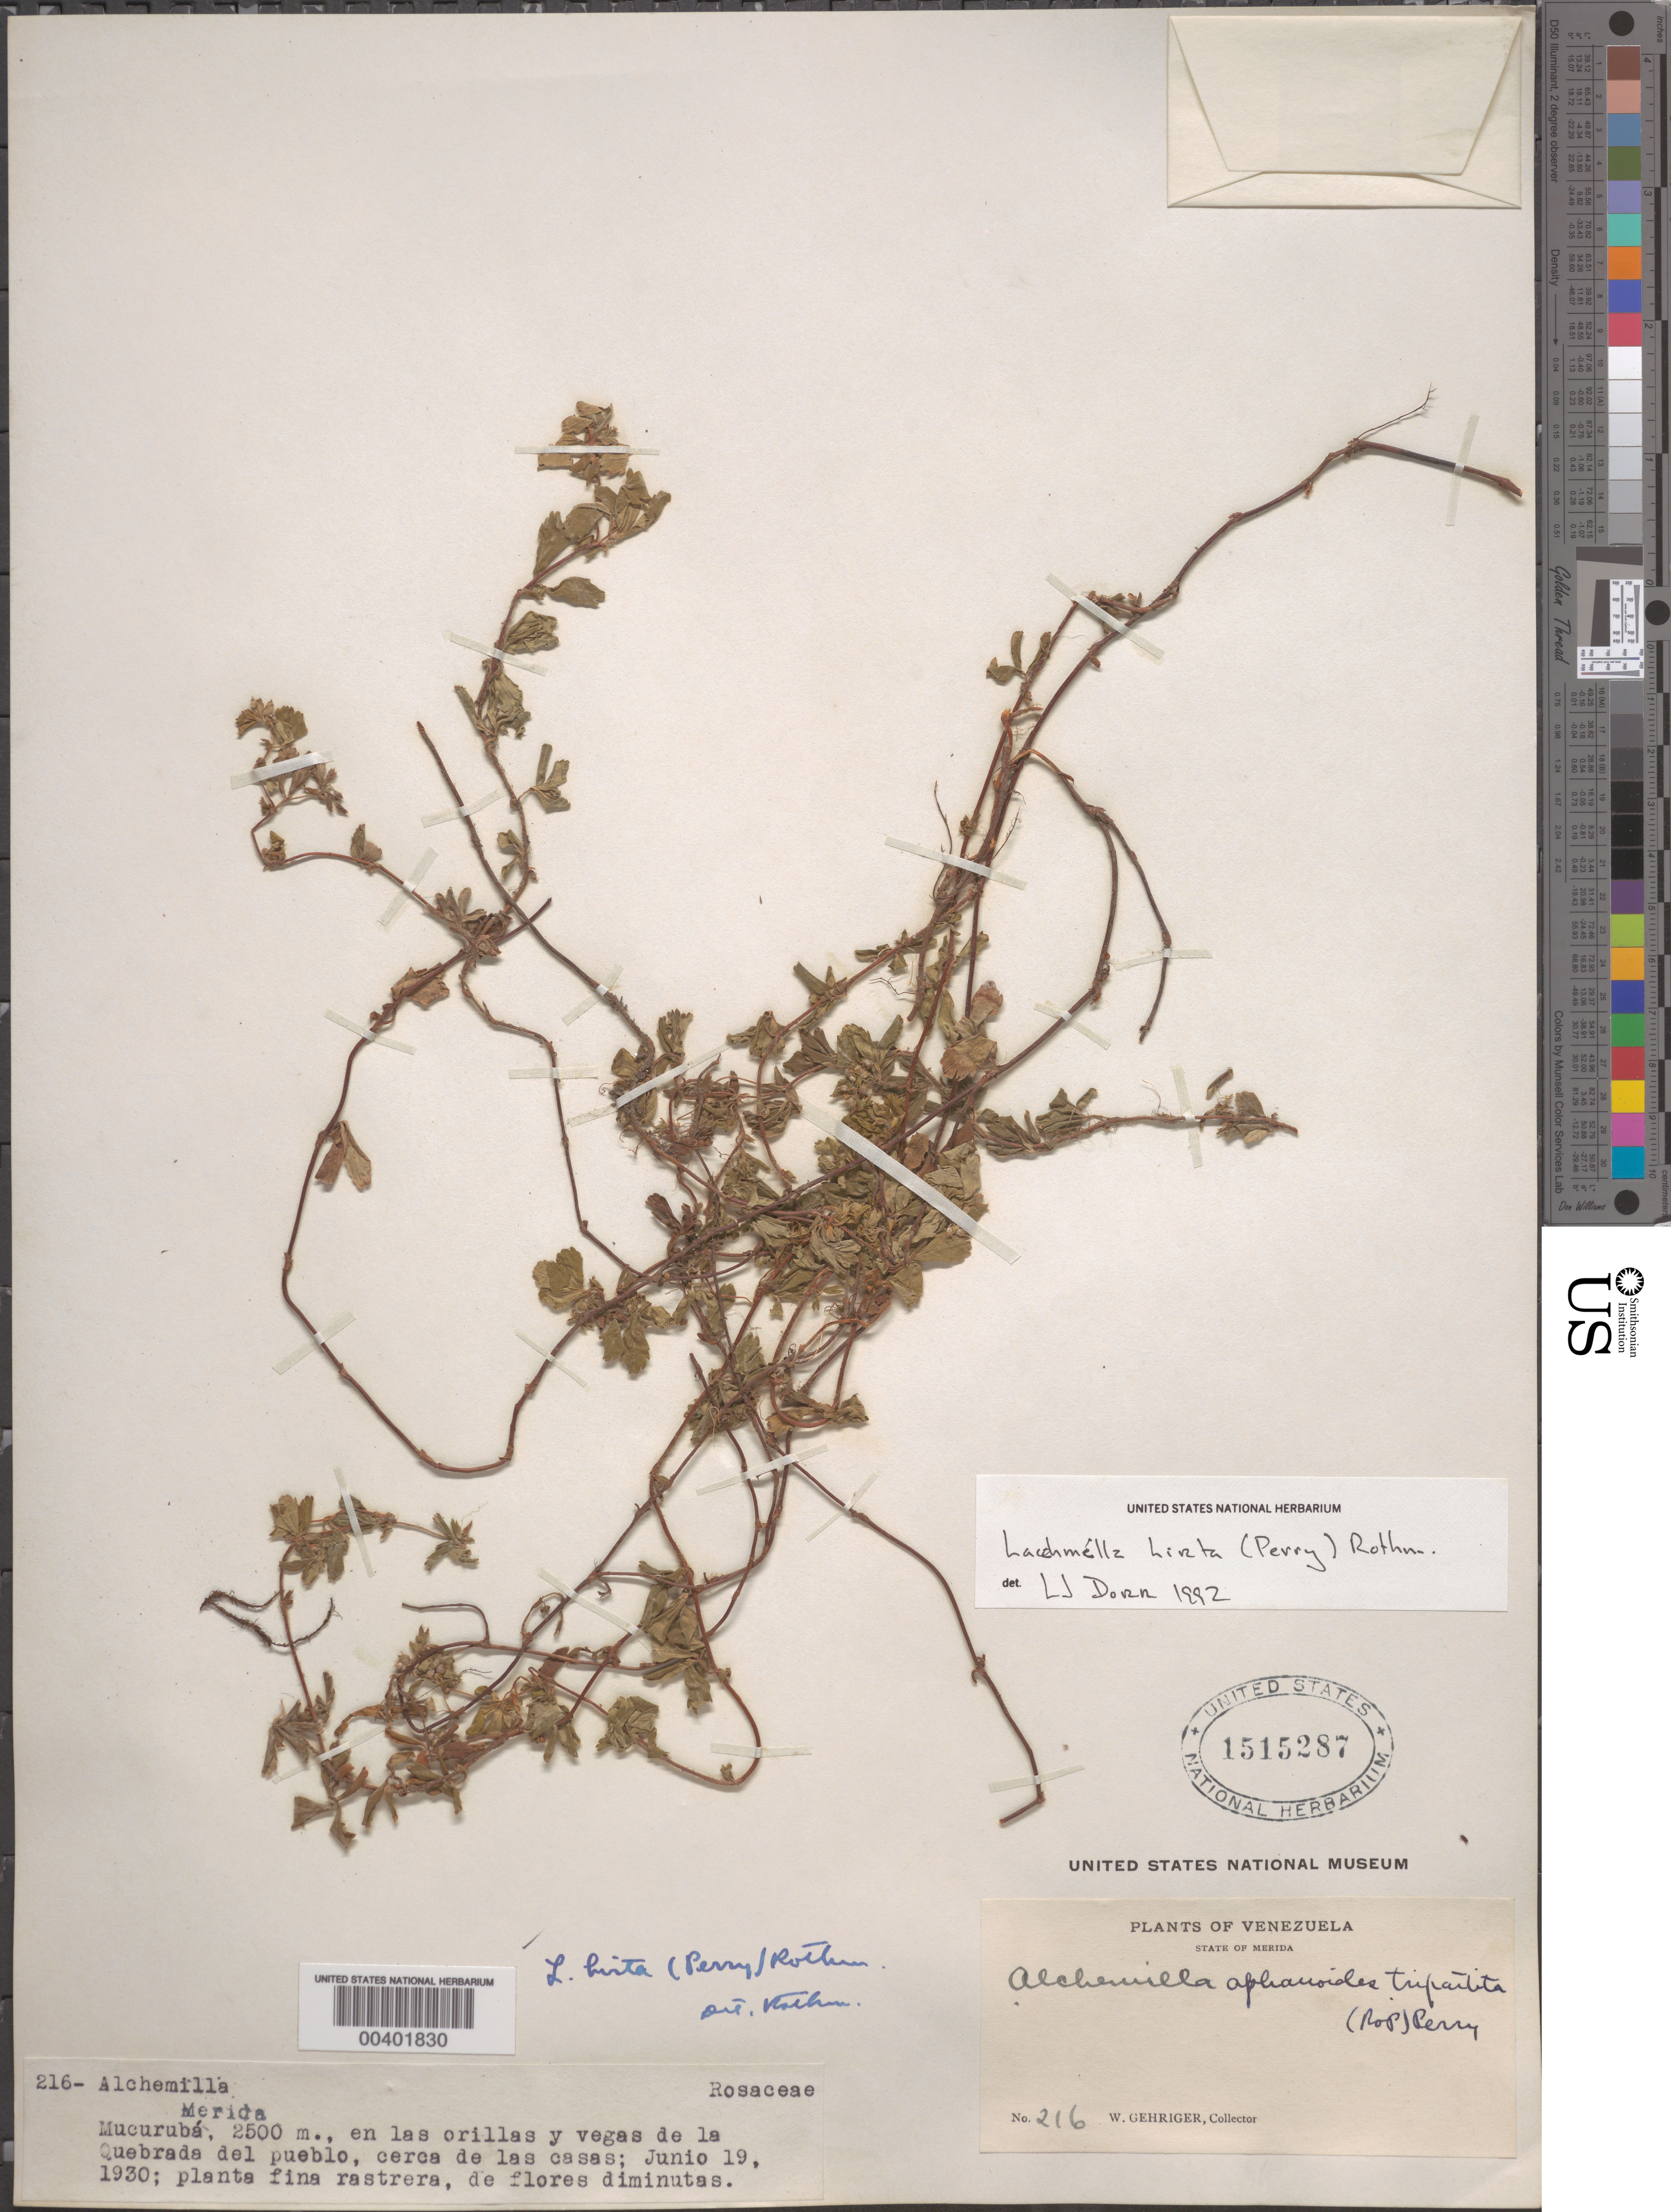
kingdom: Plantae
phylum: Tracheophyta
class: Magnoliopsida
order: Rosales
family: Rosaceae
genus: Lachemilla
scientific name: Lachemilla hirta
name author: (L.M. Perry) Rothm.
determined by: Dorr, L. J., (BOT), Smithsonian Institution - National Museum of Natural History (UNITED STATES)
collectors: W. Gehriger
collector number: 216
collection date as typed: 19 Jun 1993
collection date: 1993-06-19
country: Venezuela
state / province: Mérida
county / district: Rangel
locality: Mucuruba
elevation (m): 2500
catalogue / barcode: US 1515287